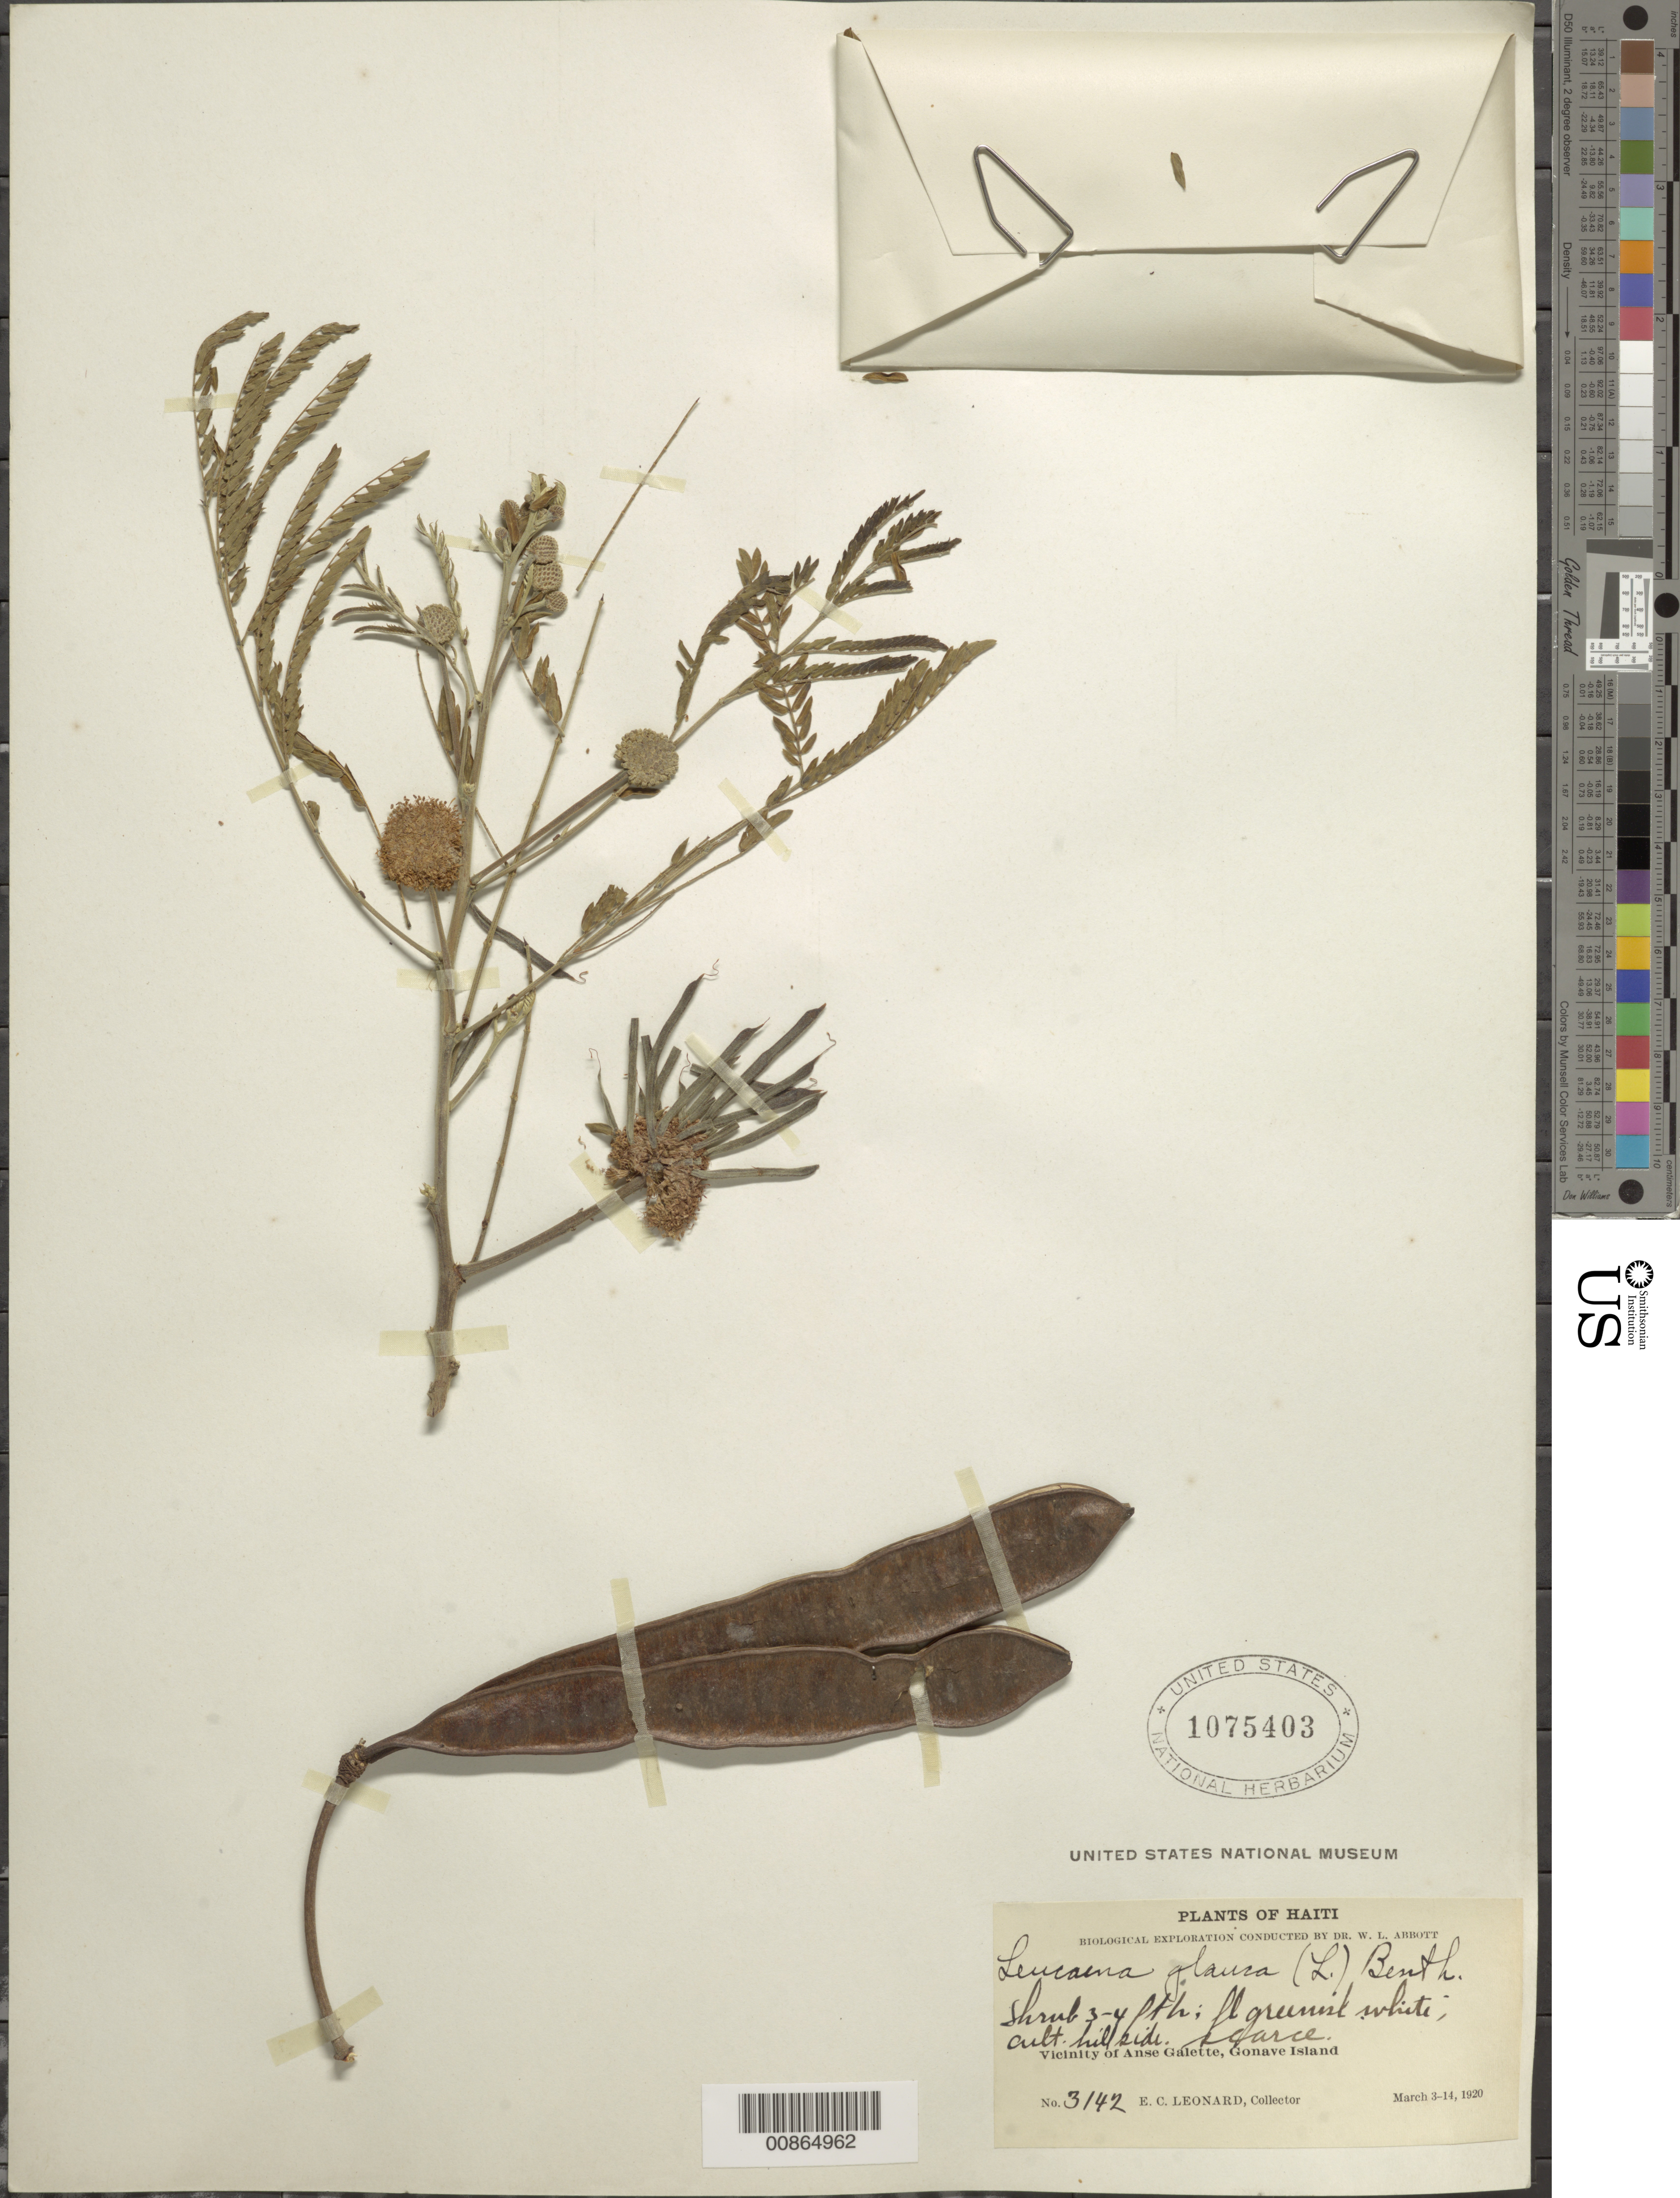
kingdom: Plantae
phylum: Tracheophyta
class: Magnoliopsida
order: Fabales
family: Fabaceae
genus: Leucaena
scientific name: Leucaena leucocephala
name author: (Lam.) de Wit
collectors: E. C. Leonard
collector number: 3142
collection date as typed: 03 Mar 1920 to 14 Mar 1920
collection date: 1920-03-03/1920-03-14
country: Haiti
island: Île de la Gonâve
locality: Vicinity of Anse Galette, Gonave Island.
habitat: Cultivated hillside.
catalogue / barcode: US 1075403